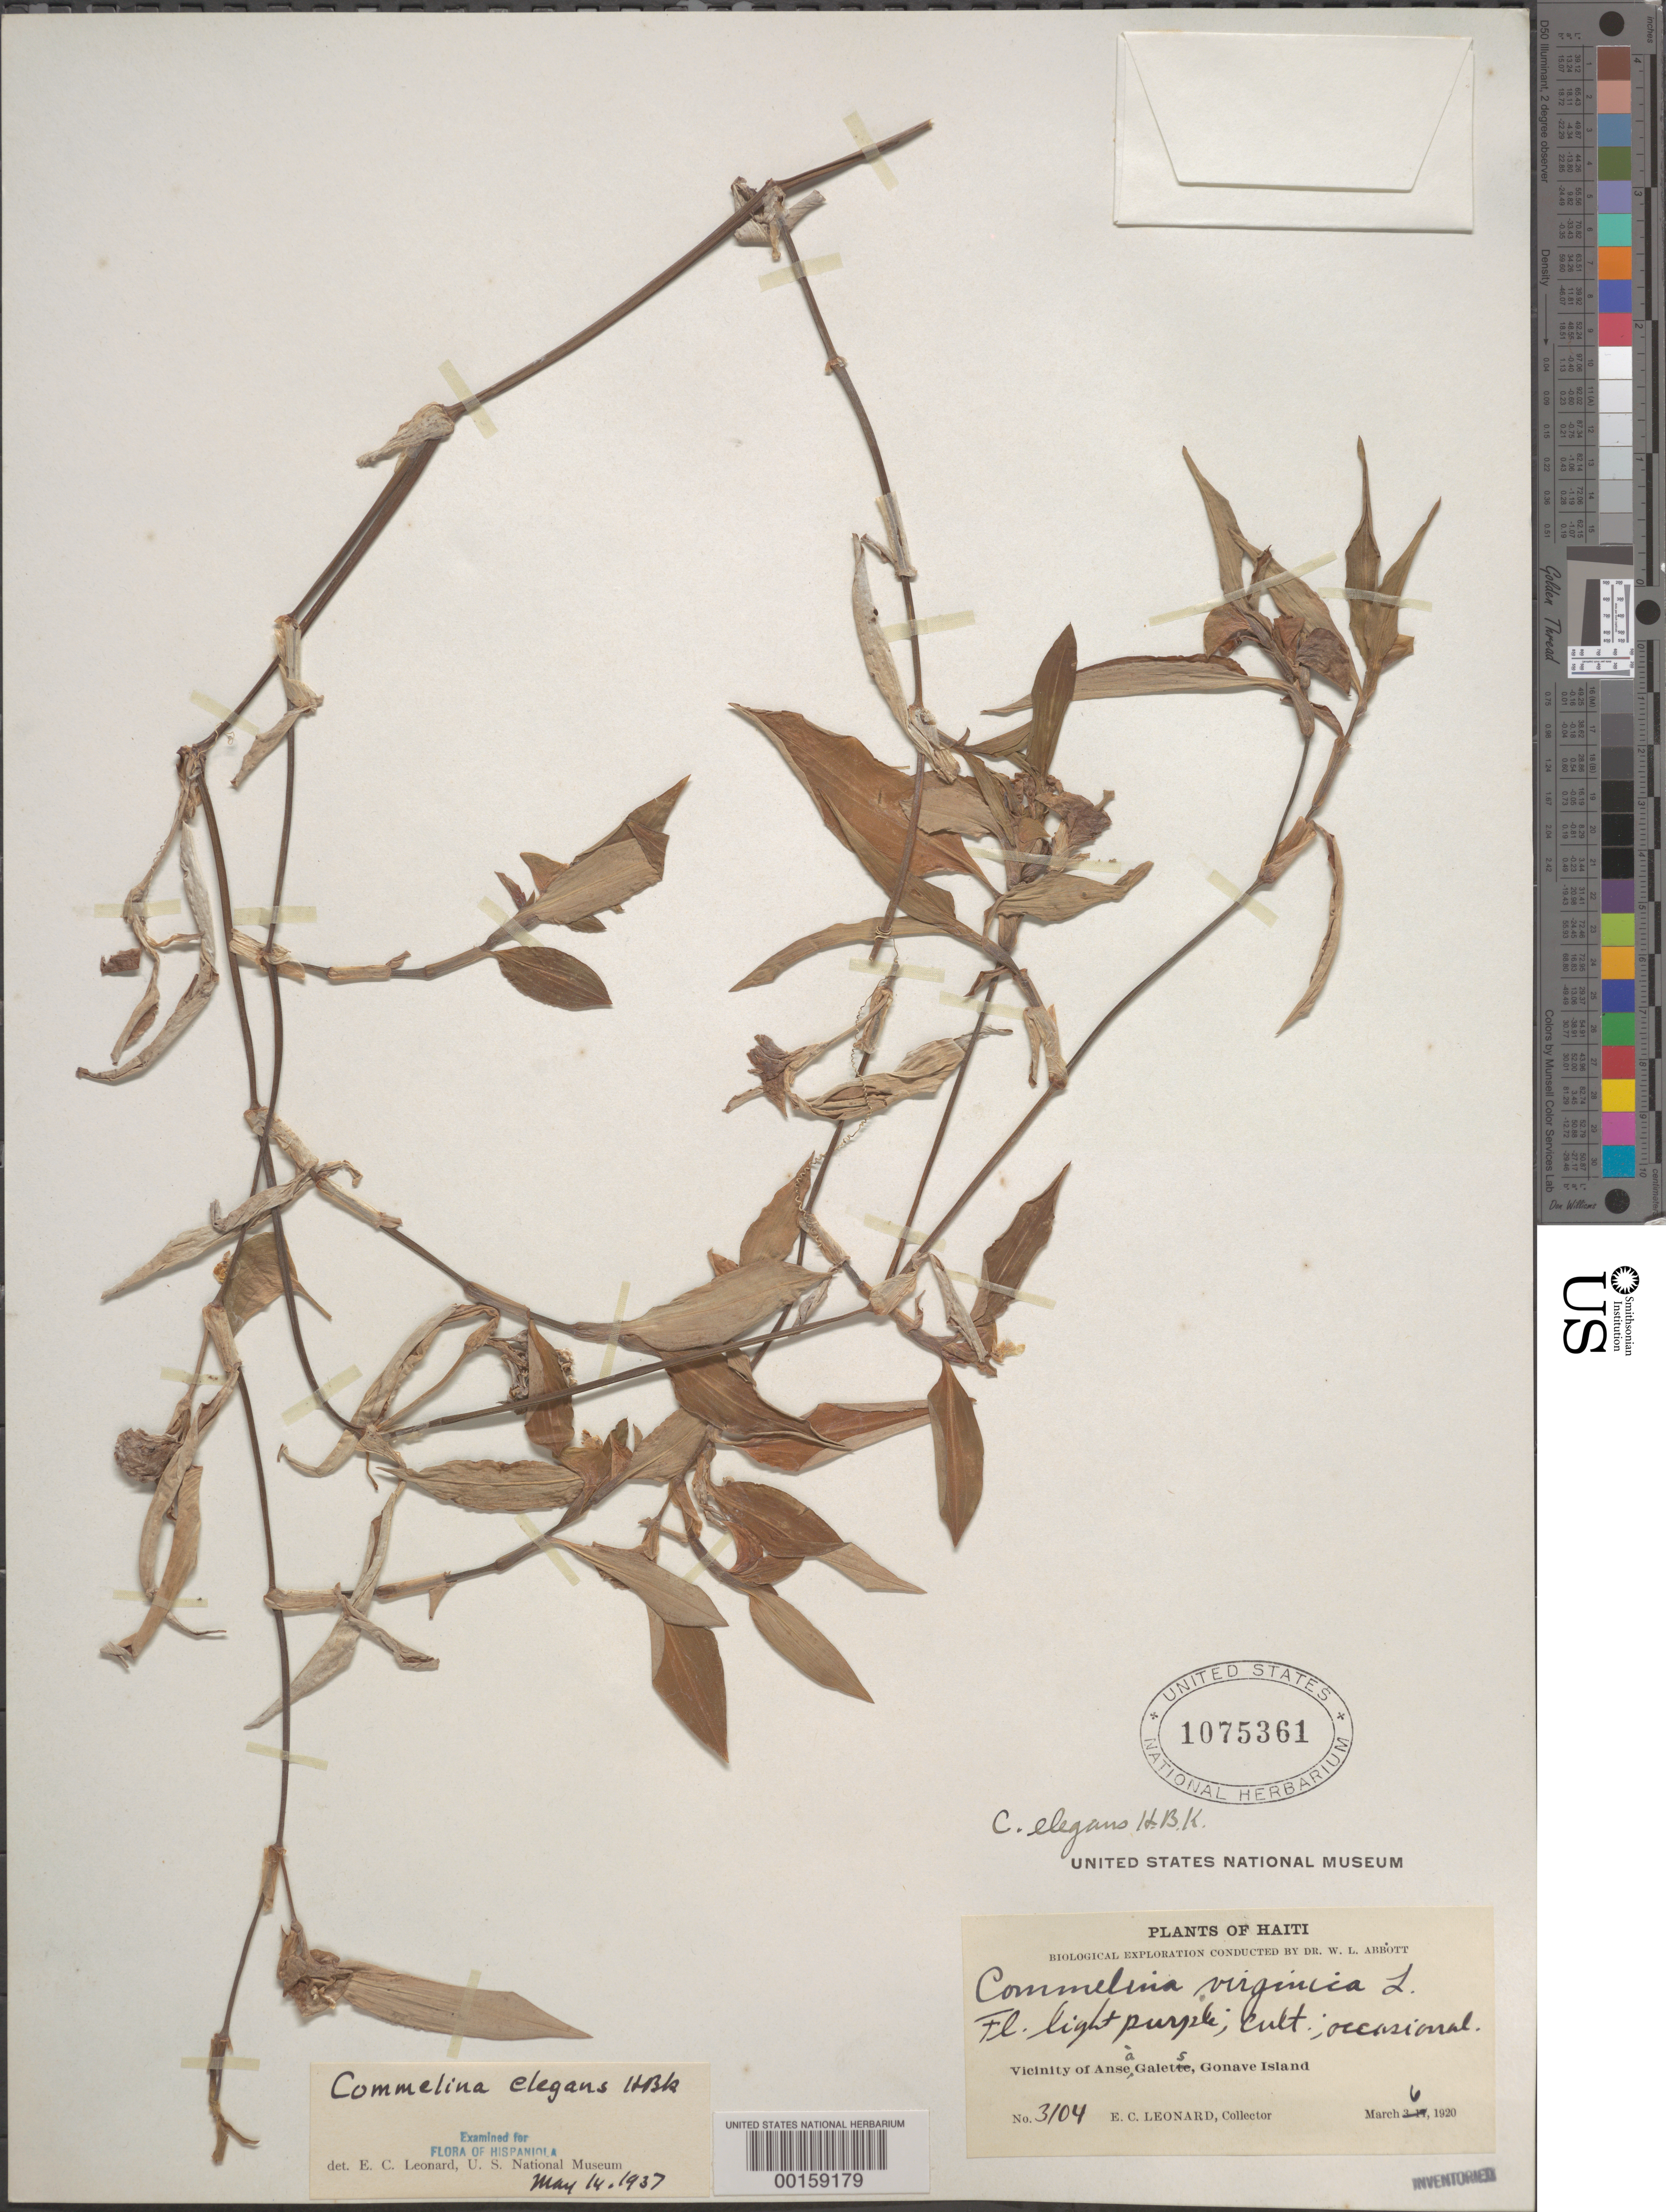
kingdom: Plantae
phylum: Tracheophyta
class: Liliopsida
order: Commelinales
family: Commelinaceae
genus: Commelina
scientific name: Commelina erecta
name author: L.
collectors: E. C. Leonard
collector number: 3104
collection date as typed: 06 Mar 1920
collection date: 1920-03-06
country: Haiti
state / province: Ouest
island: Gonave Island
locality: Anse galets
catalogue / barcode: US 1075361